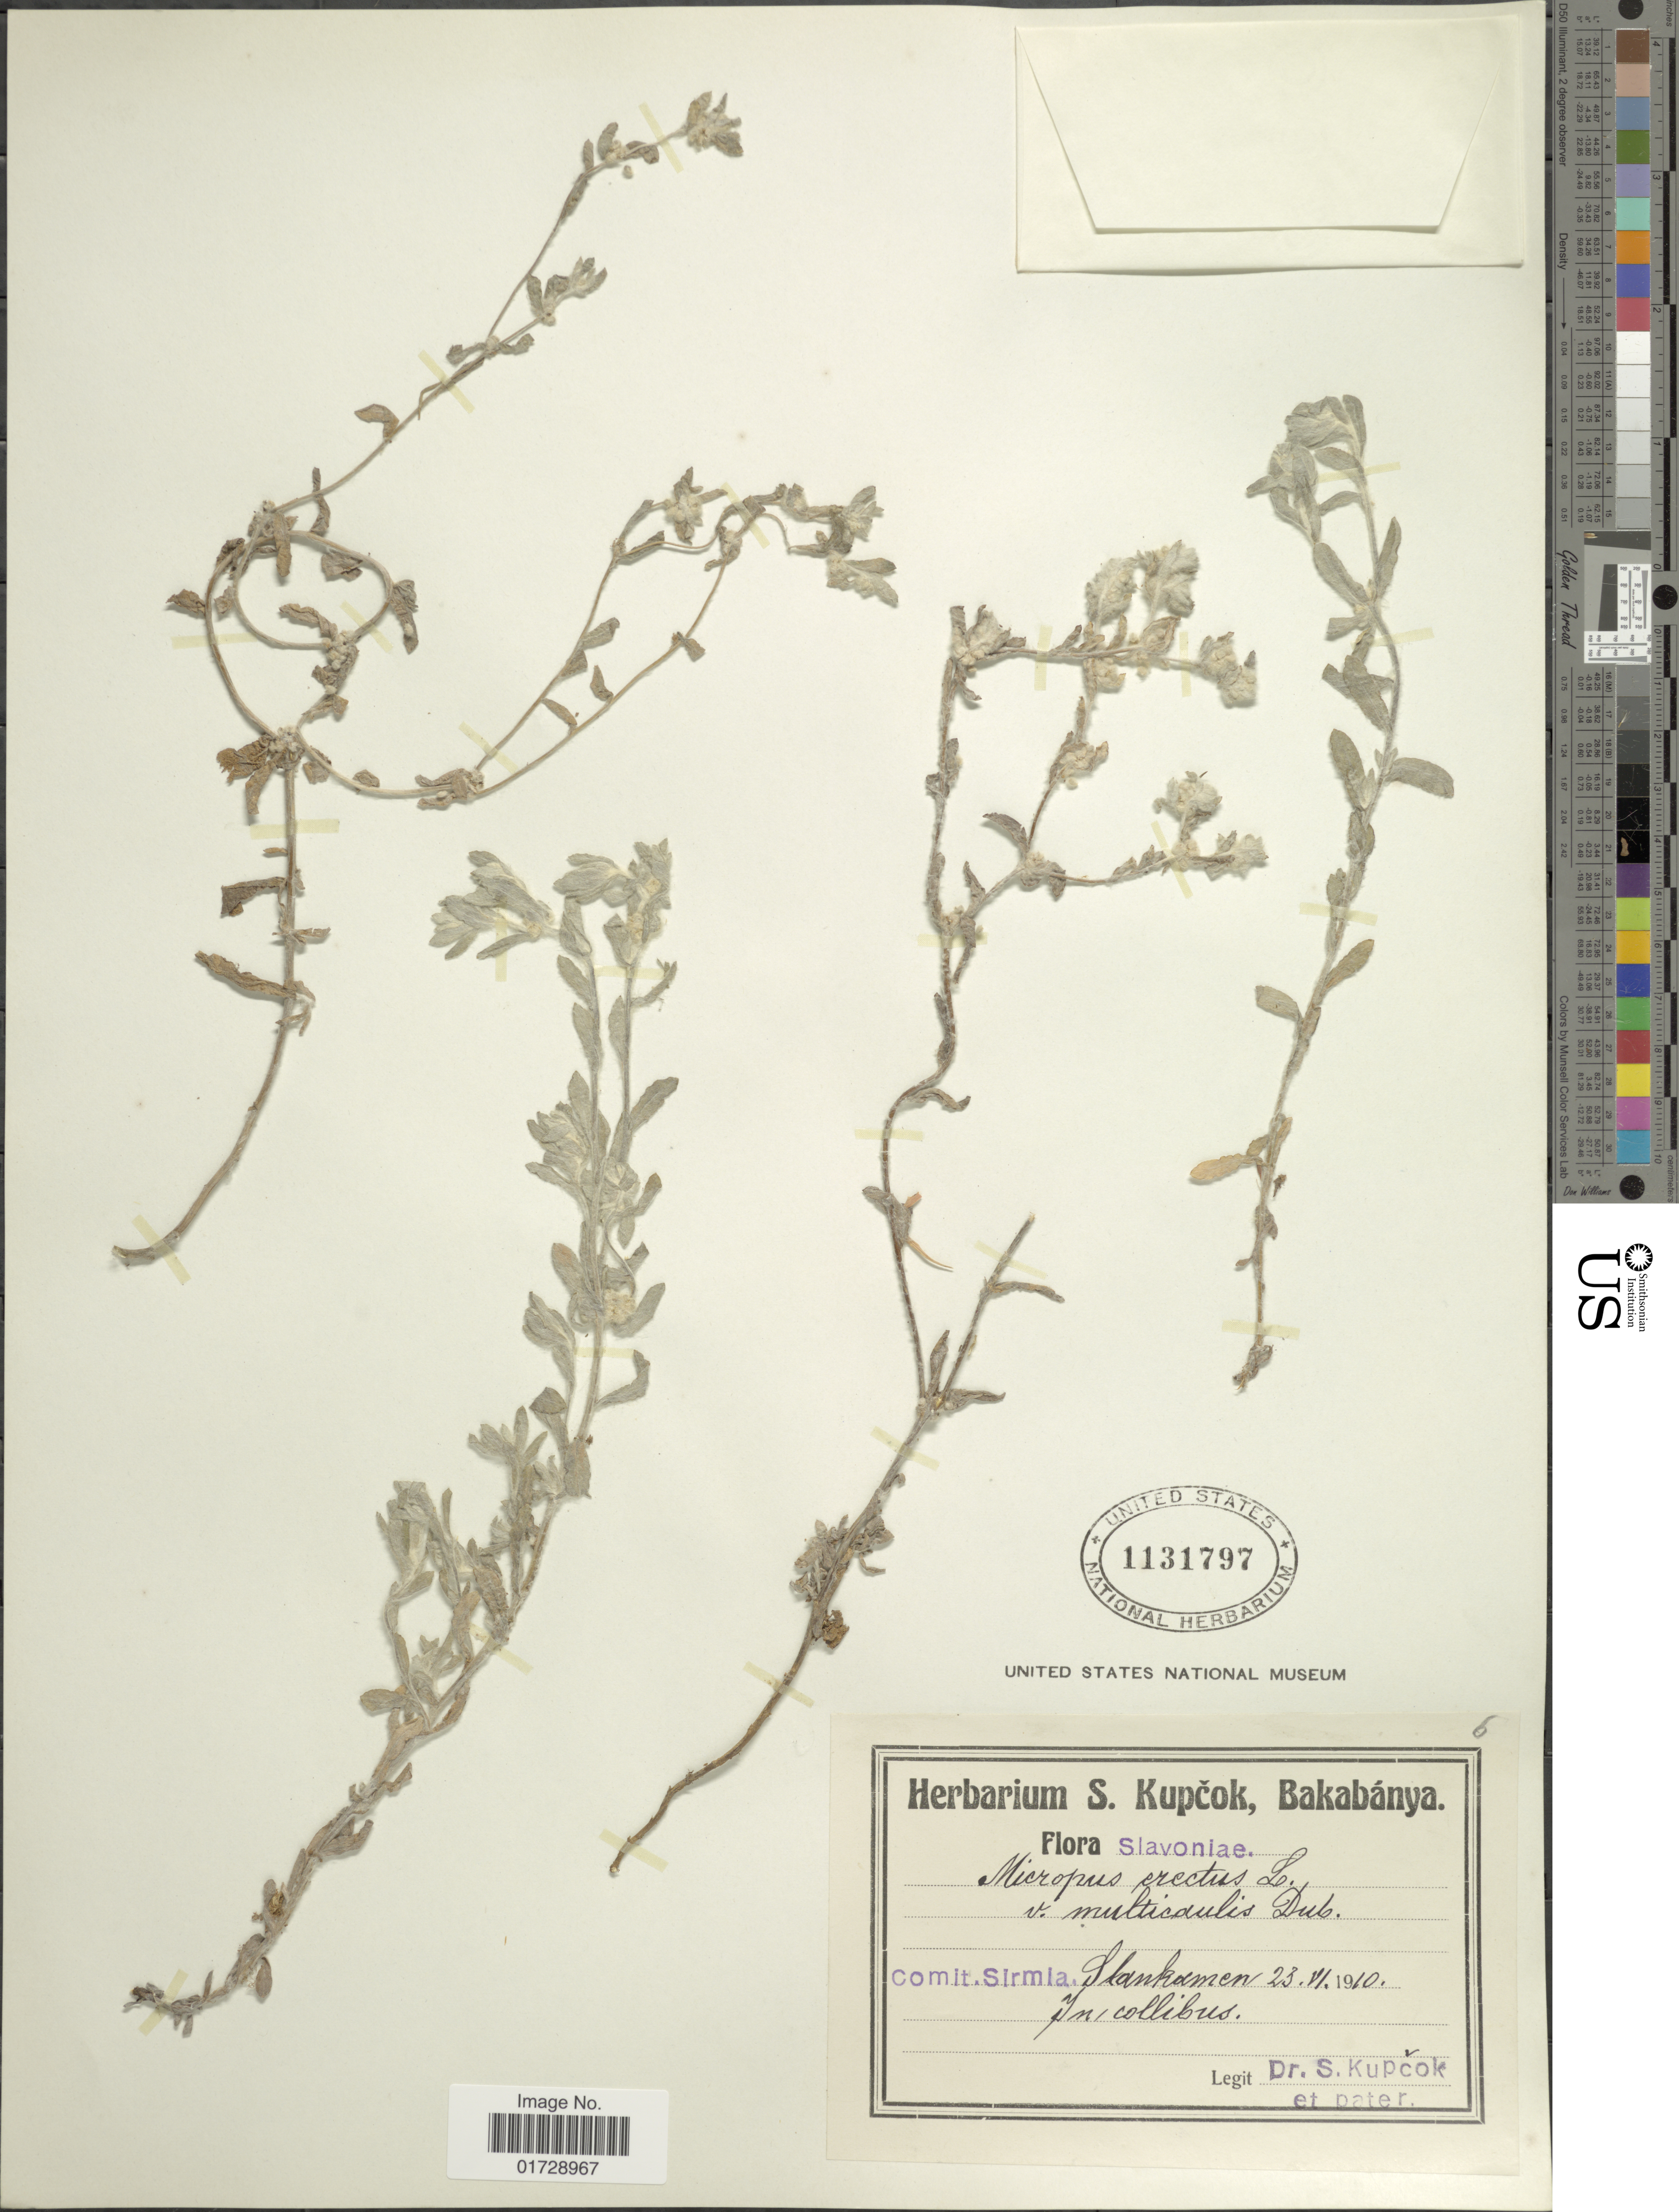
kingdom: Plantae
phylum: Tracheophyta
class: Magnoliopsida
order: Asterales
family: Asteraceae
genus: Micropus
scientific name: Micropus erectus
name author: L.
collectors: S. Kupcok & Pater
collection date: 1910-06-23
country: Slovenia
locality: Comit. Sirmia, Slankamen [interpreted]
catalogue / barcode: US 1131797